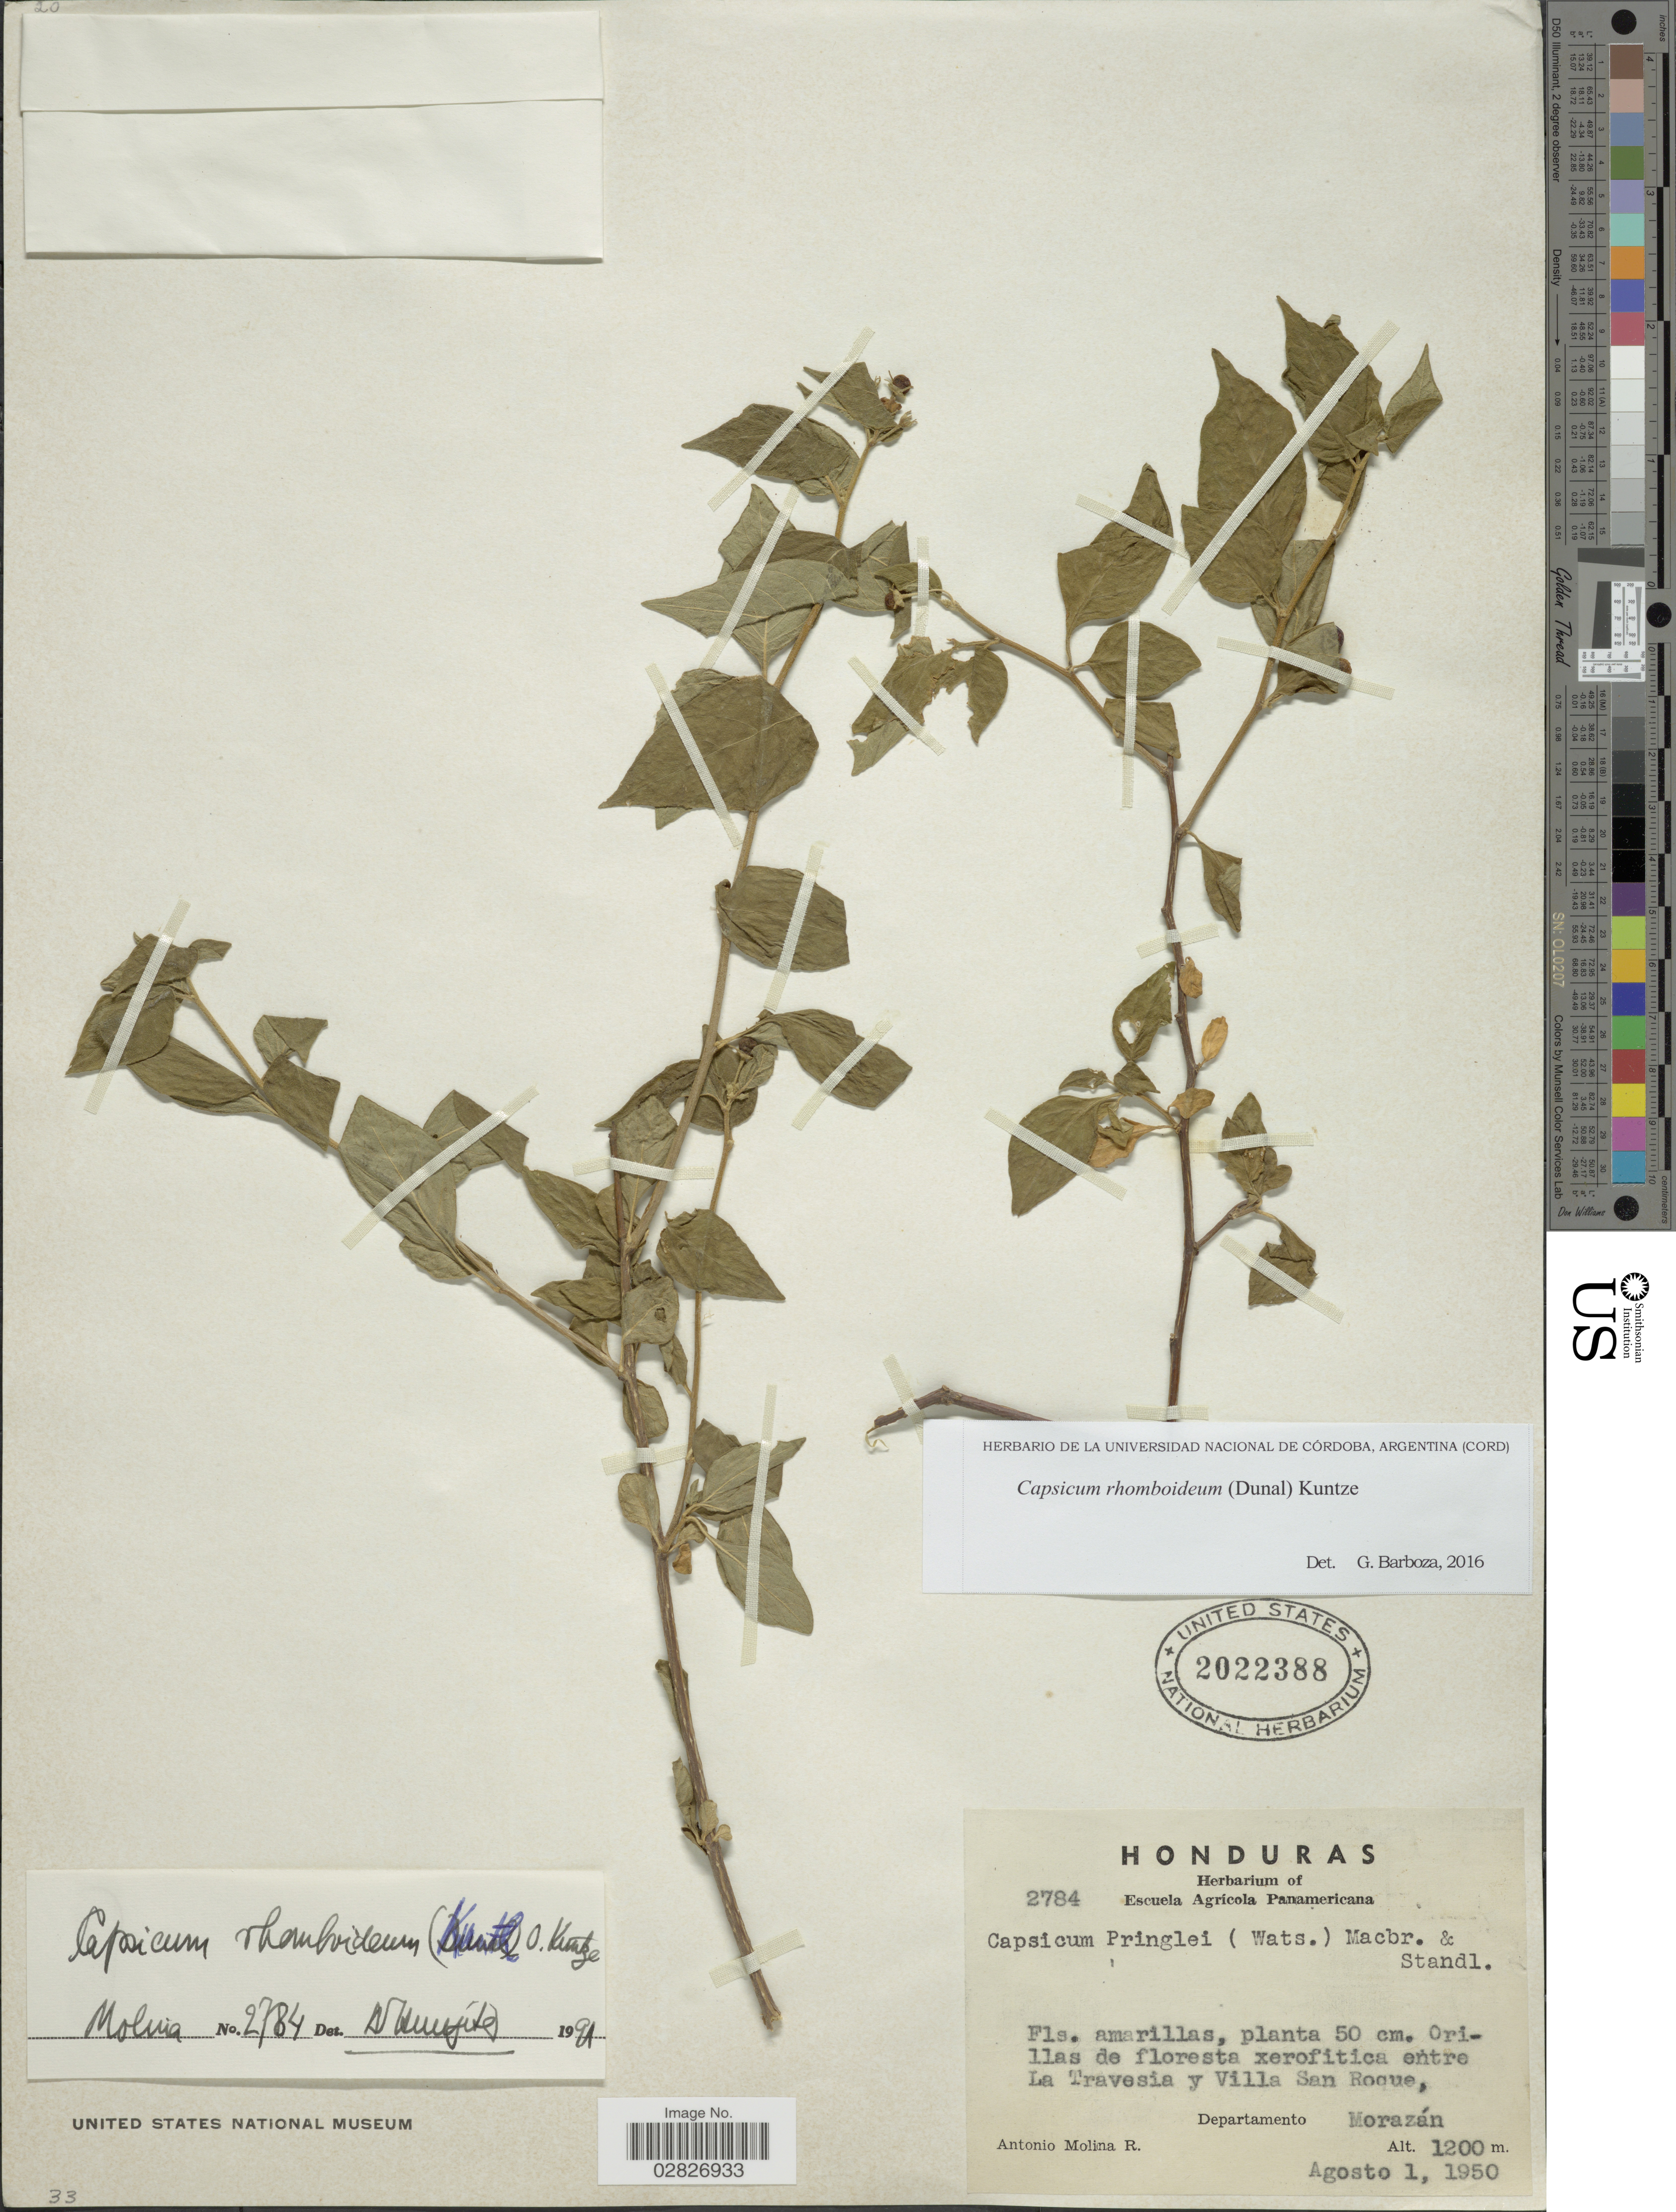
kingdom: Plantae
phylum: Tracheophyta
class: Magnoliopsida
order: Solanales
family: Solanaceae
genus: Capsicum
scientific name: Capsicum rhomboideum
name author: (Humb. & Bonpl. ex Dunal) Kuntze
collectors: A. Molina R.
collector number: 2784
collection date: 1950-08-01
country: Honduras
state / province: Fco. Morazán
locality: Orillas de floresta xerofitica entre La Travesia y Villa San Roque, Departamento Morazán.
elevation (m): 1200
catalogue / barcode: US 2022388